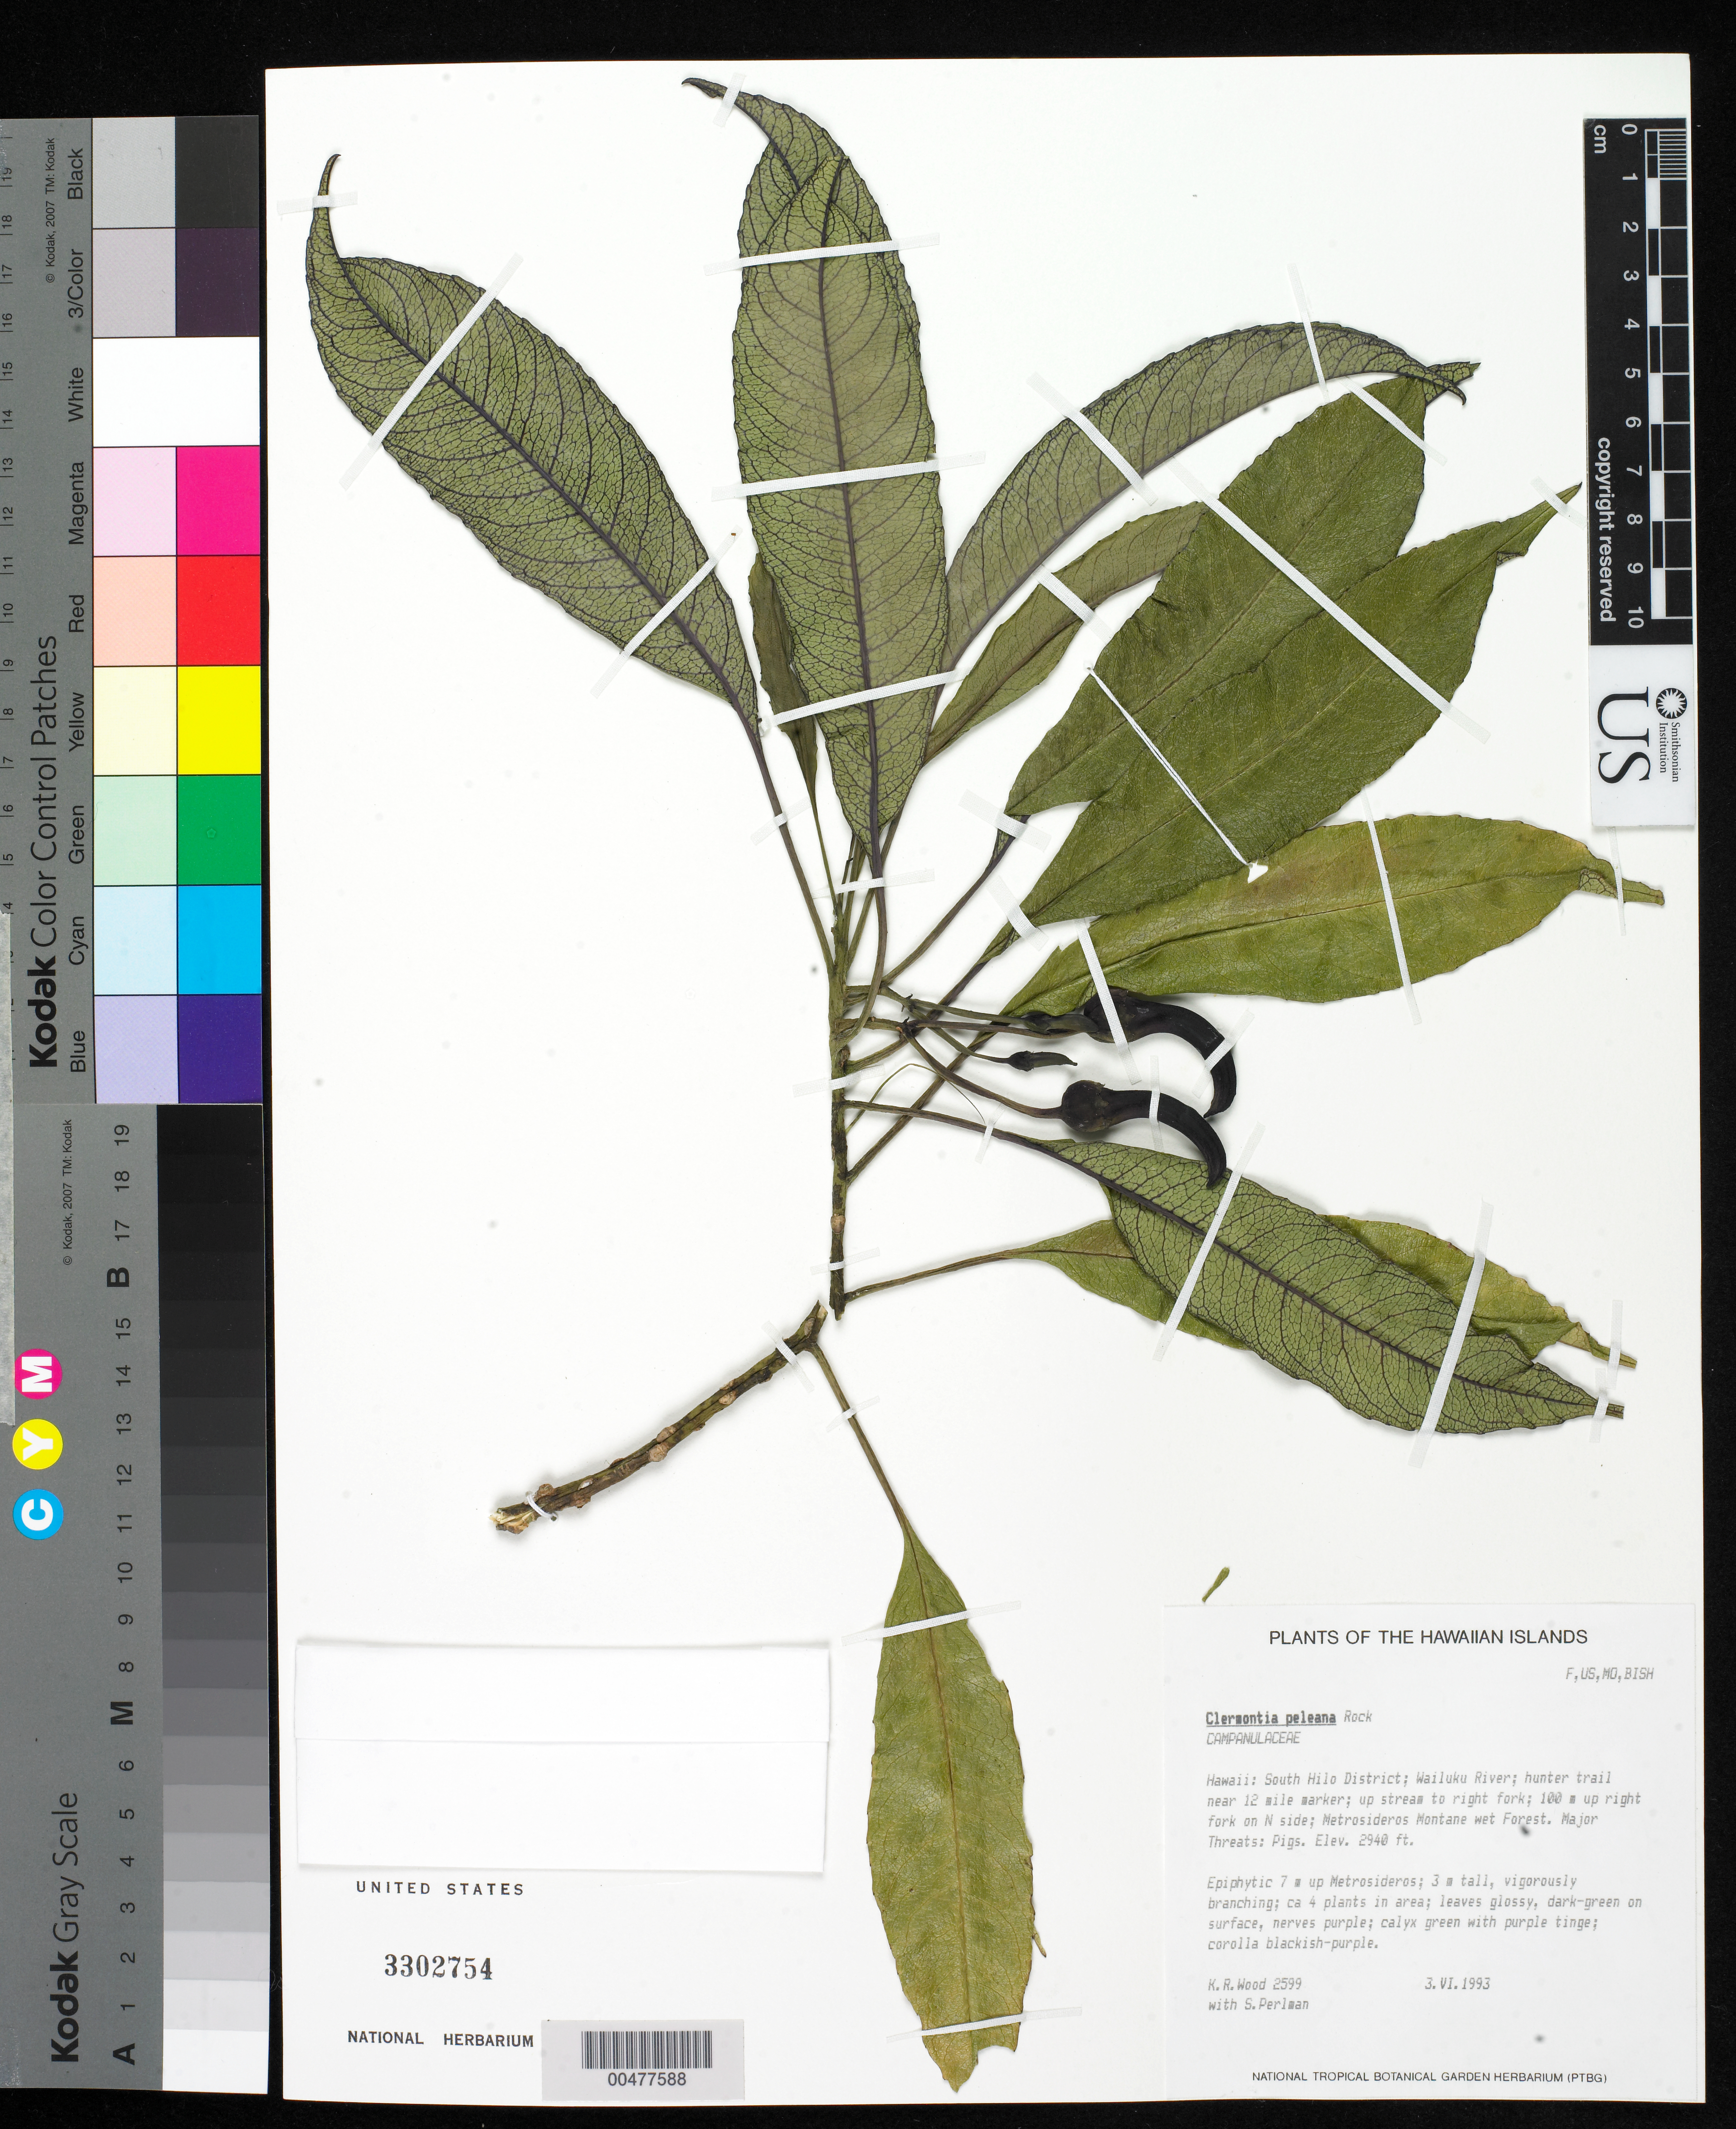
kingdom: Plantae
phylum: Tracheophyta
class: Magnoliopsida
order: Asterales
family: Campanulaceae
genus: Clermontia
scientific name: Clermontia peleana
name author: Rock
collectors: K. R. Wood & S. P. Perlman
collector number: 2599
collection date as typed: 3 Jun 1993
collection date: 1993-06-03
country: United States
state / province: Hawaii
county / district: Hawaii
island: Hawaii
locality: S Hilo Dist., Wailuku River, hunter trail near 12 mi marker, up stream to right fork, 100 m up right fork on N side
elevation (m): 896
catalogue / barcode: US 3302754